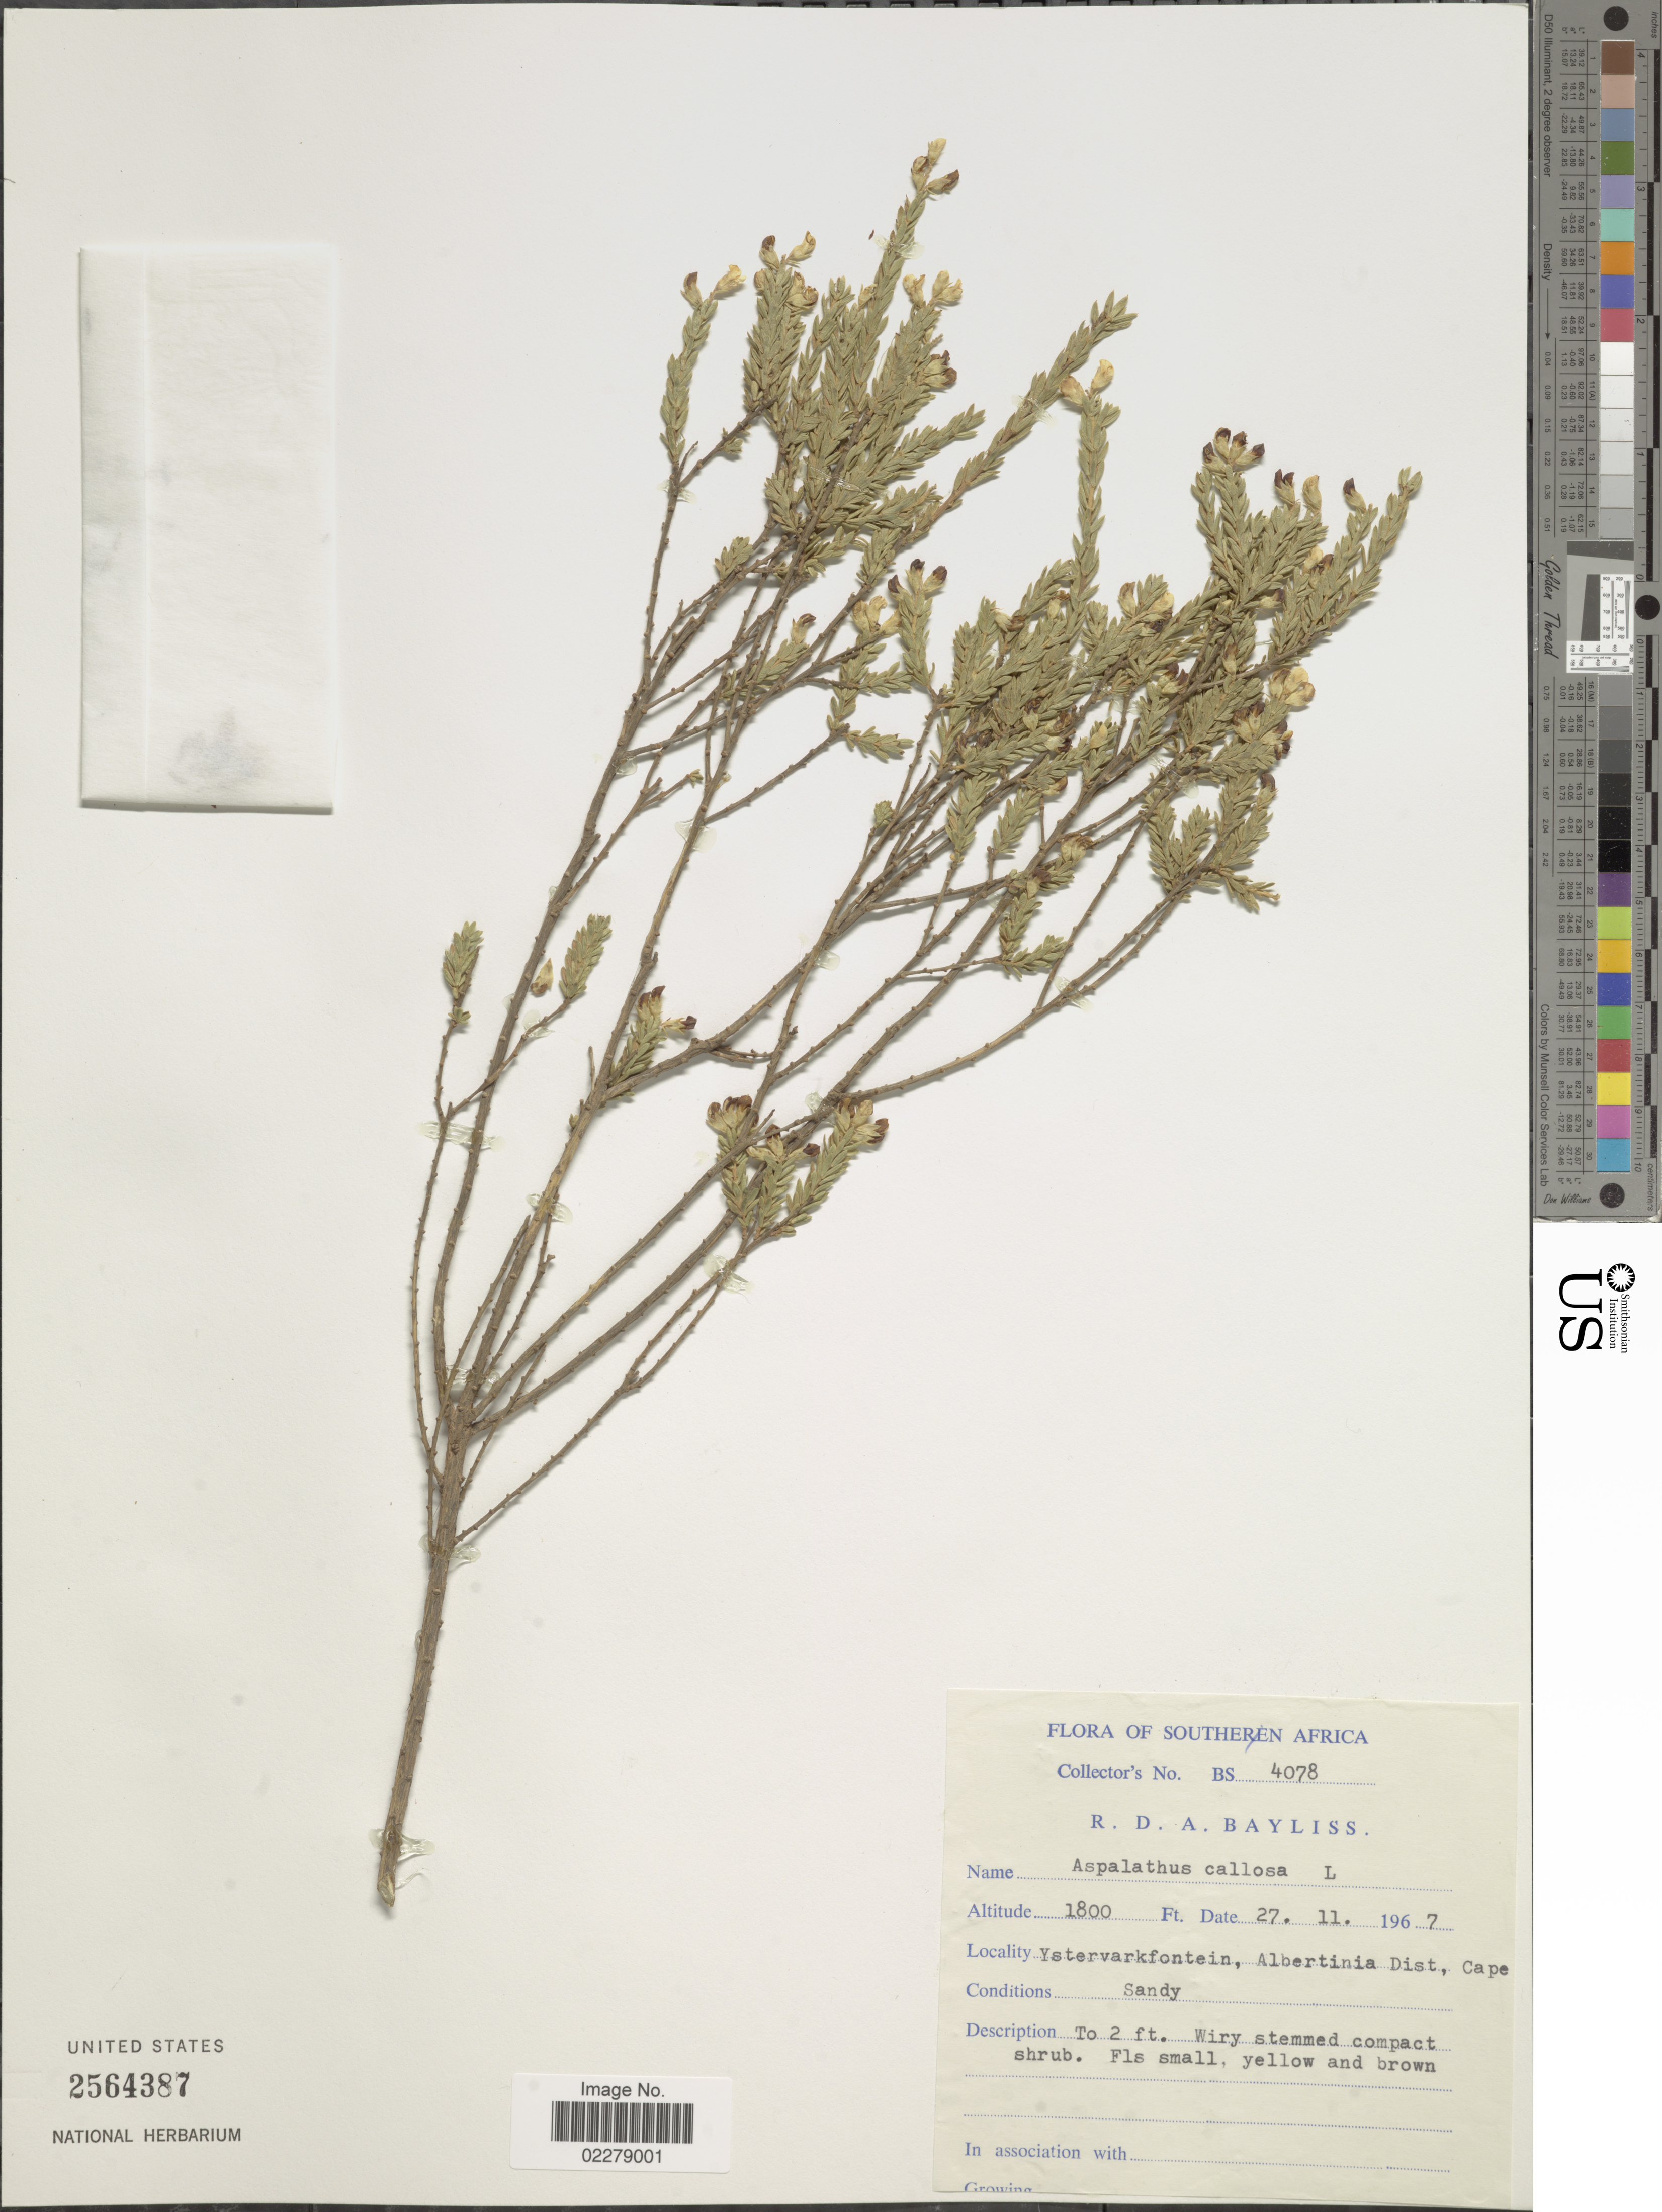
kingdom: Plantae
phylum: Tracheophyta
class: Magnoliopsida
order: Fabales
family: Fabaceae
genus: Aspalathus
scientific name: Aspalathus callosa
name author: L.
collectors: R. Bayliss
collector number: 4078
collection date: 1967-11-27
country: South Africa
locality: Southern Africa. Ystervarkfontein, Albertinia Dist, Cape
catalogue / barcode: US 2564387